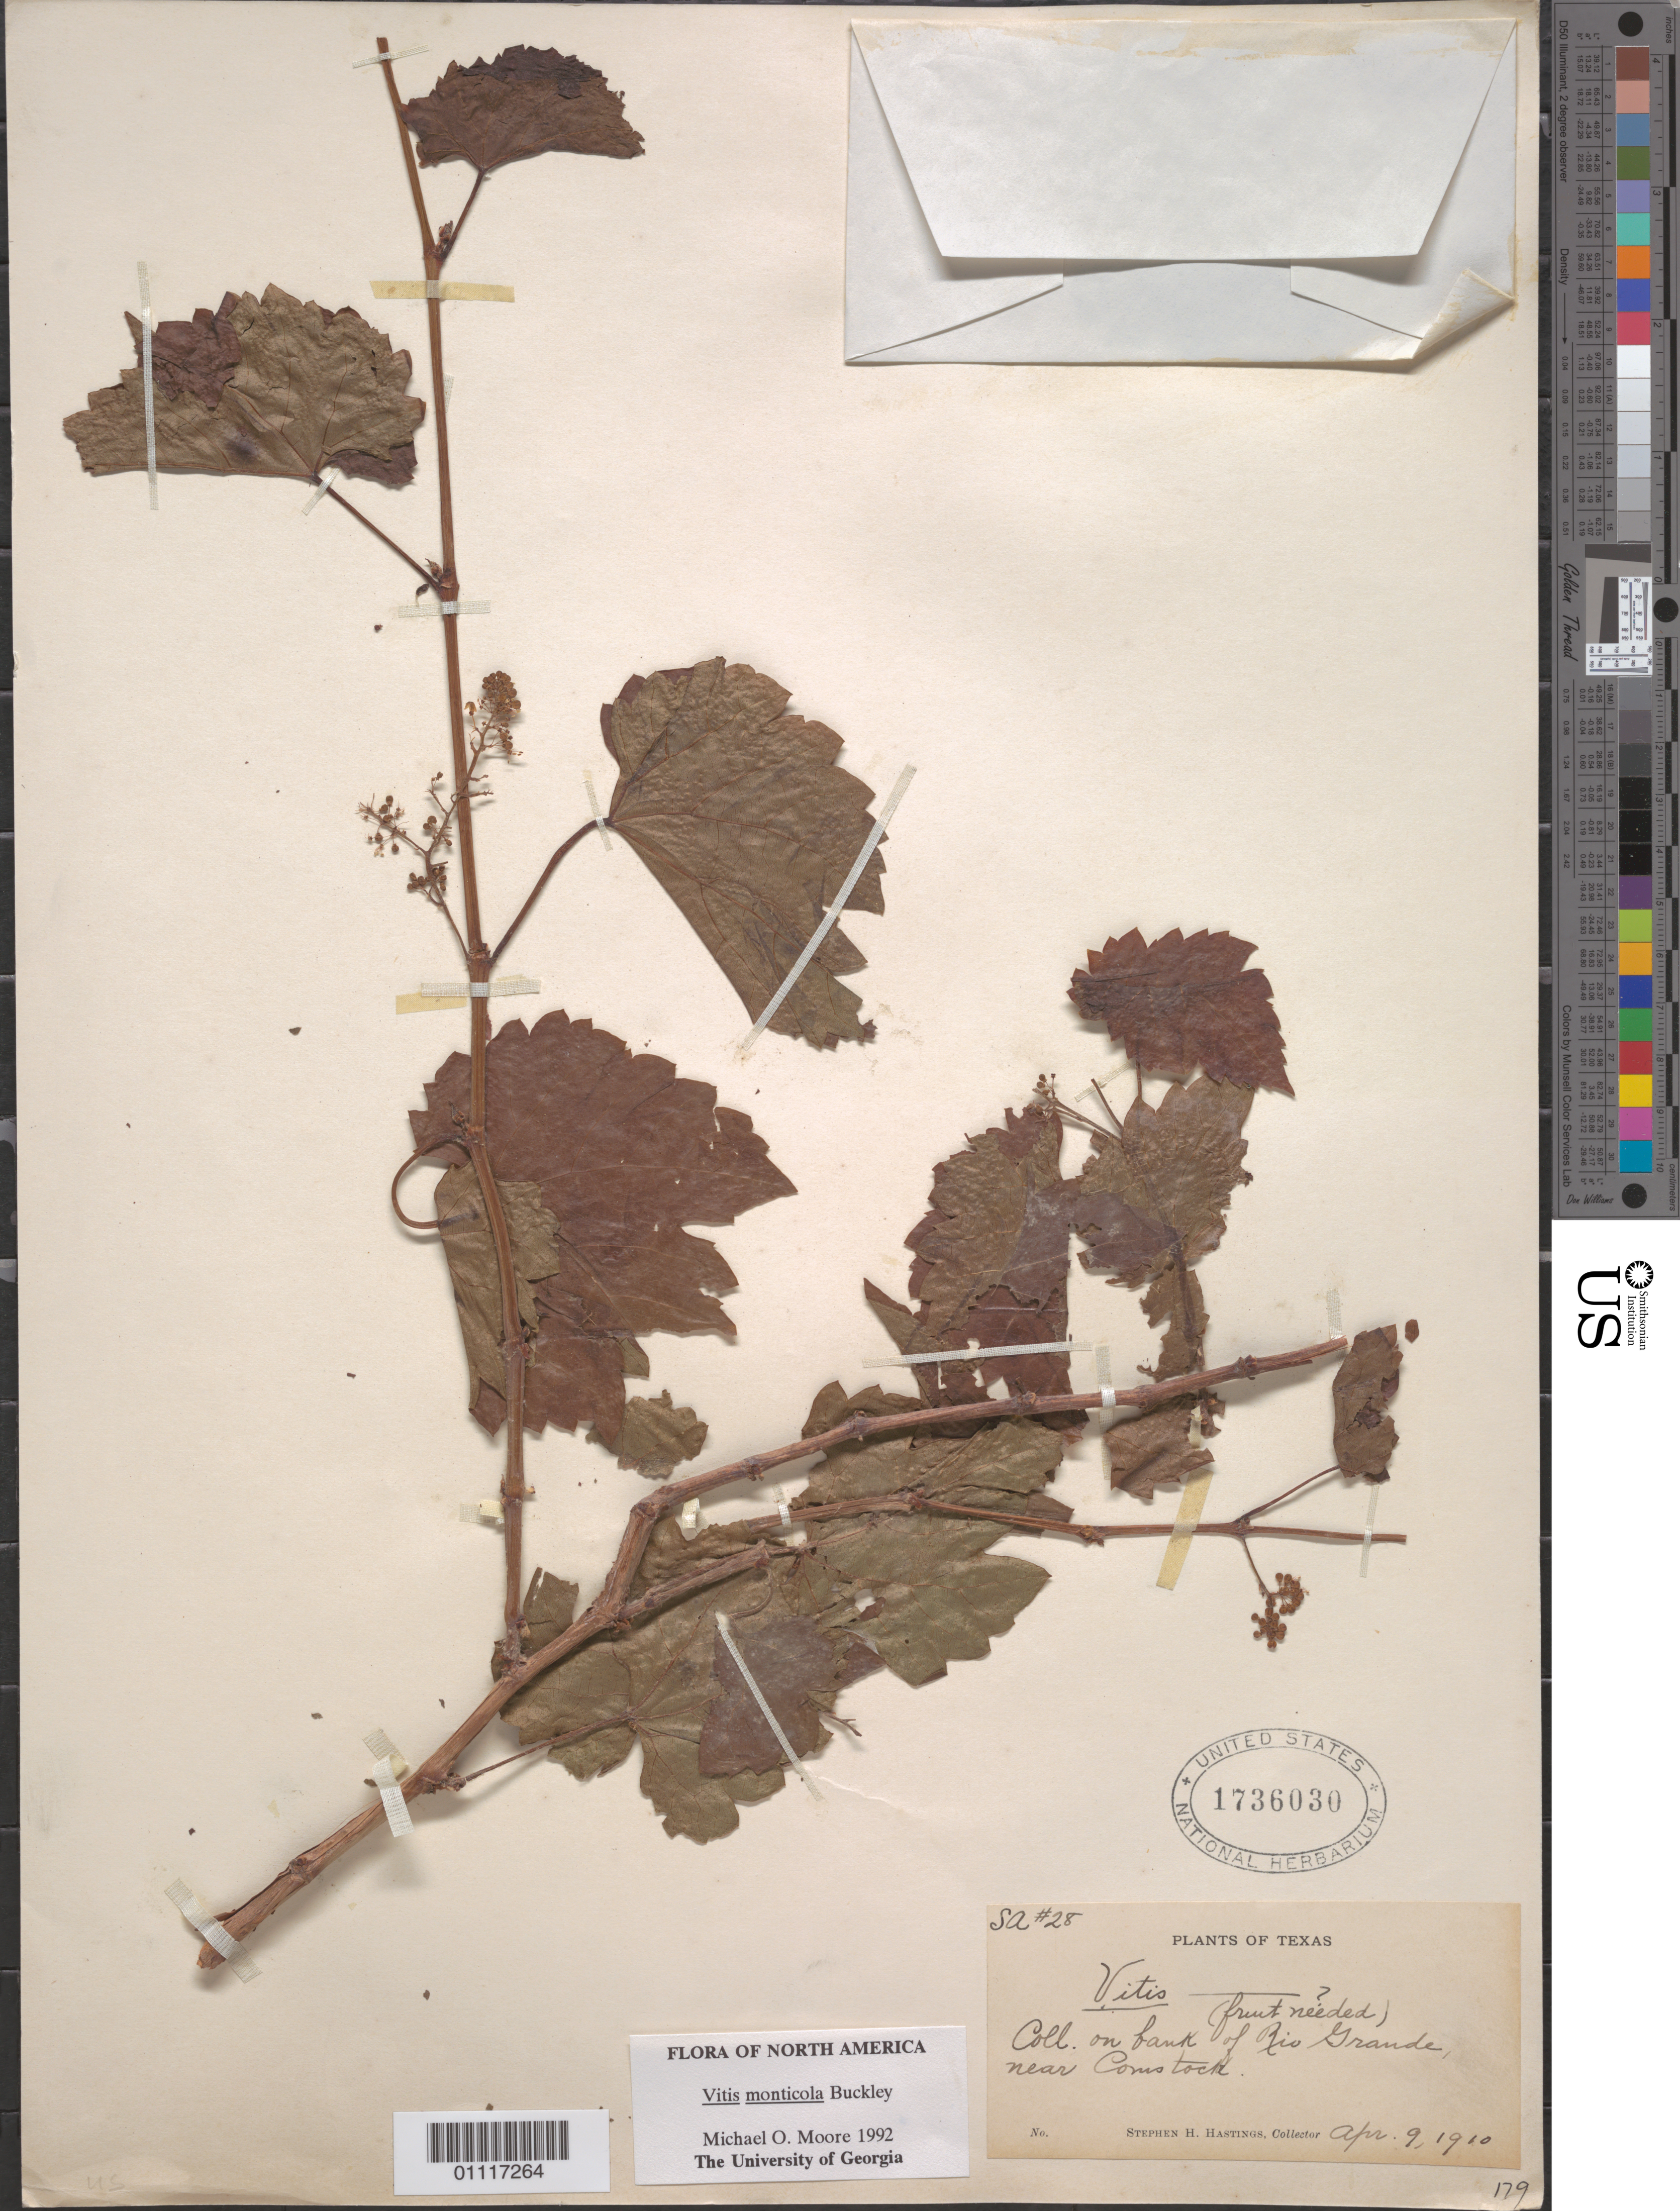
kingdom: Plantae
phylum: Tracheophyta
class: Magnoliopsida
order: Vitales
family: Vitaceae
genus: Vitis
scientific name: Vitis monticola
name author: Buckley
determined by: Moore, M. O.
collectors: S. Hastings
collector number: SA#28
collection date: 1910-04-09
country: United States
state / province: Texas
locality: on bank of Riop Grande, near comstock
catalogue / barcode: US 1736030